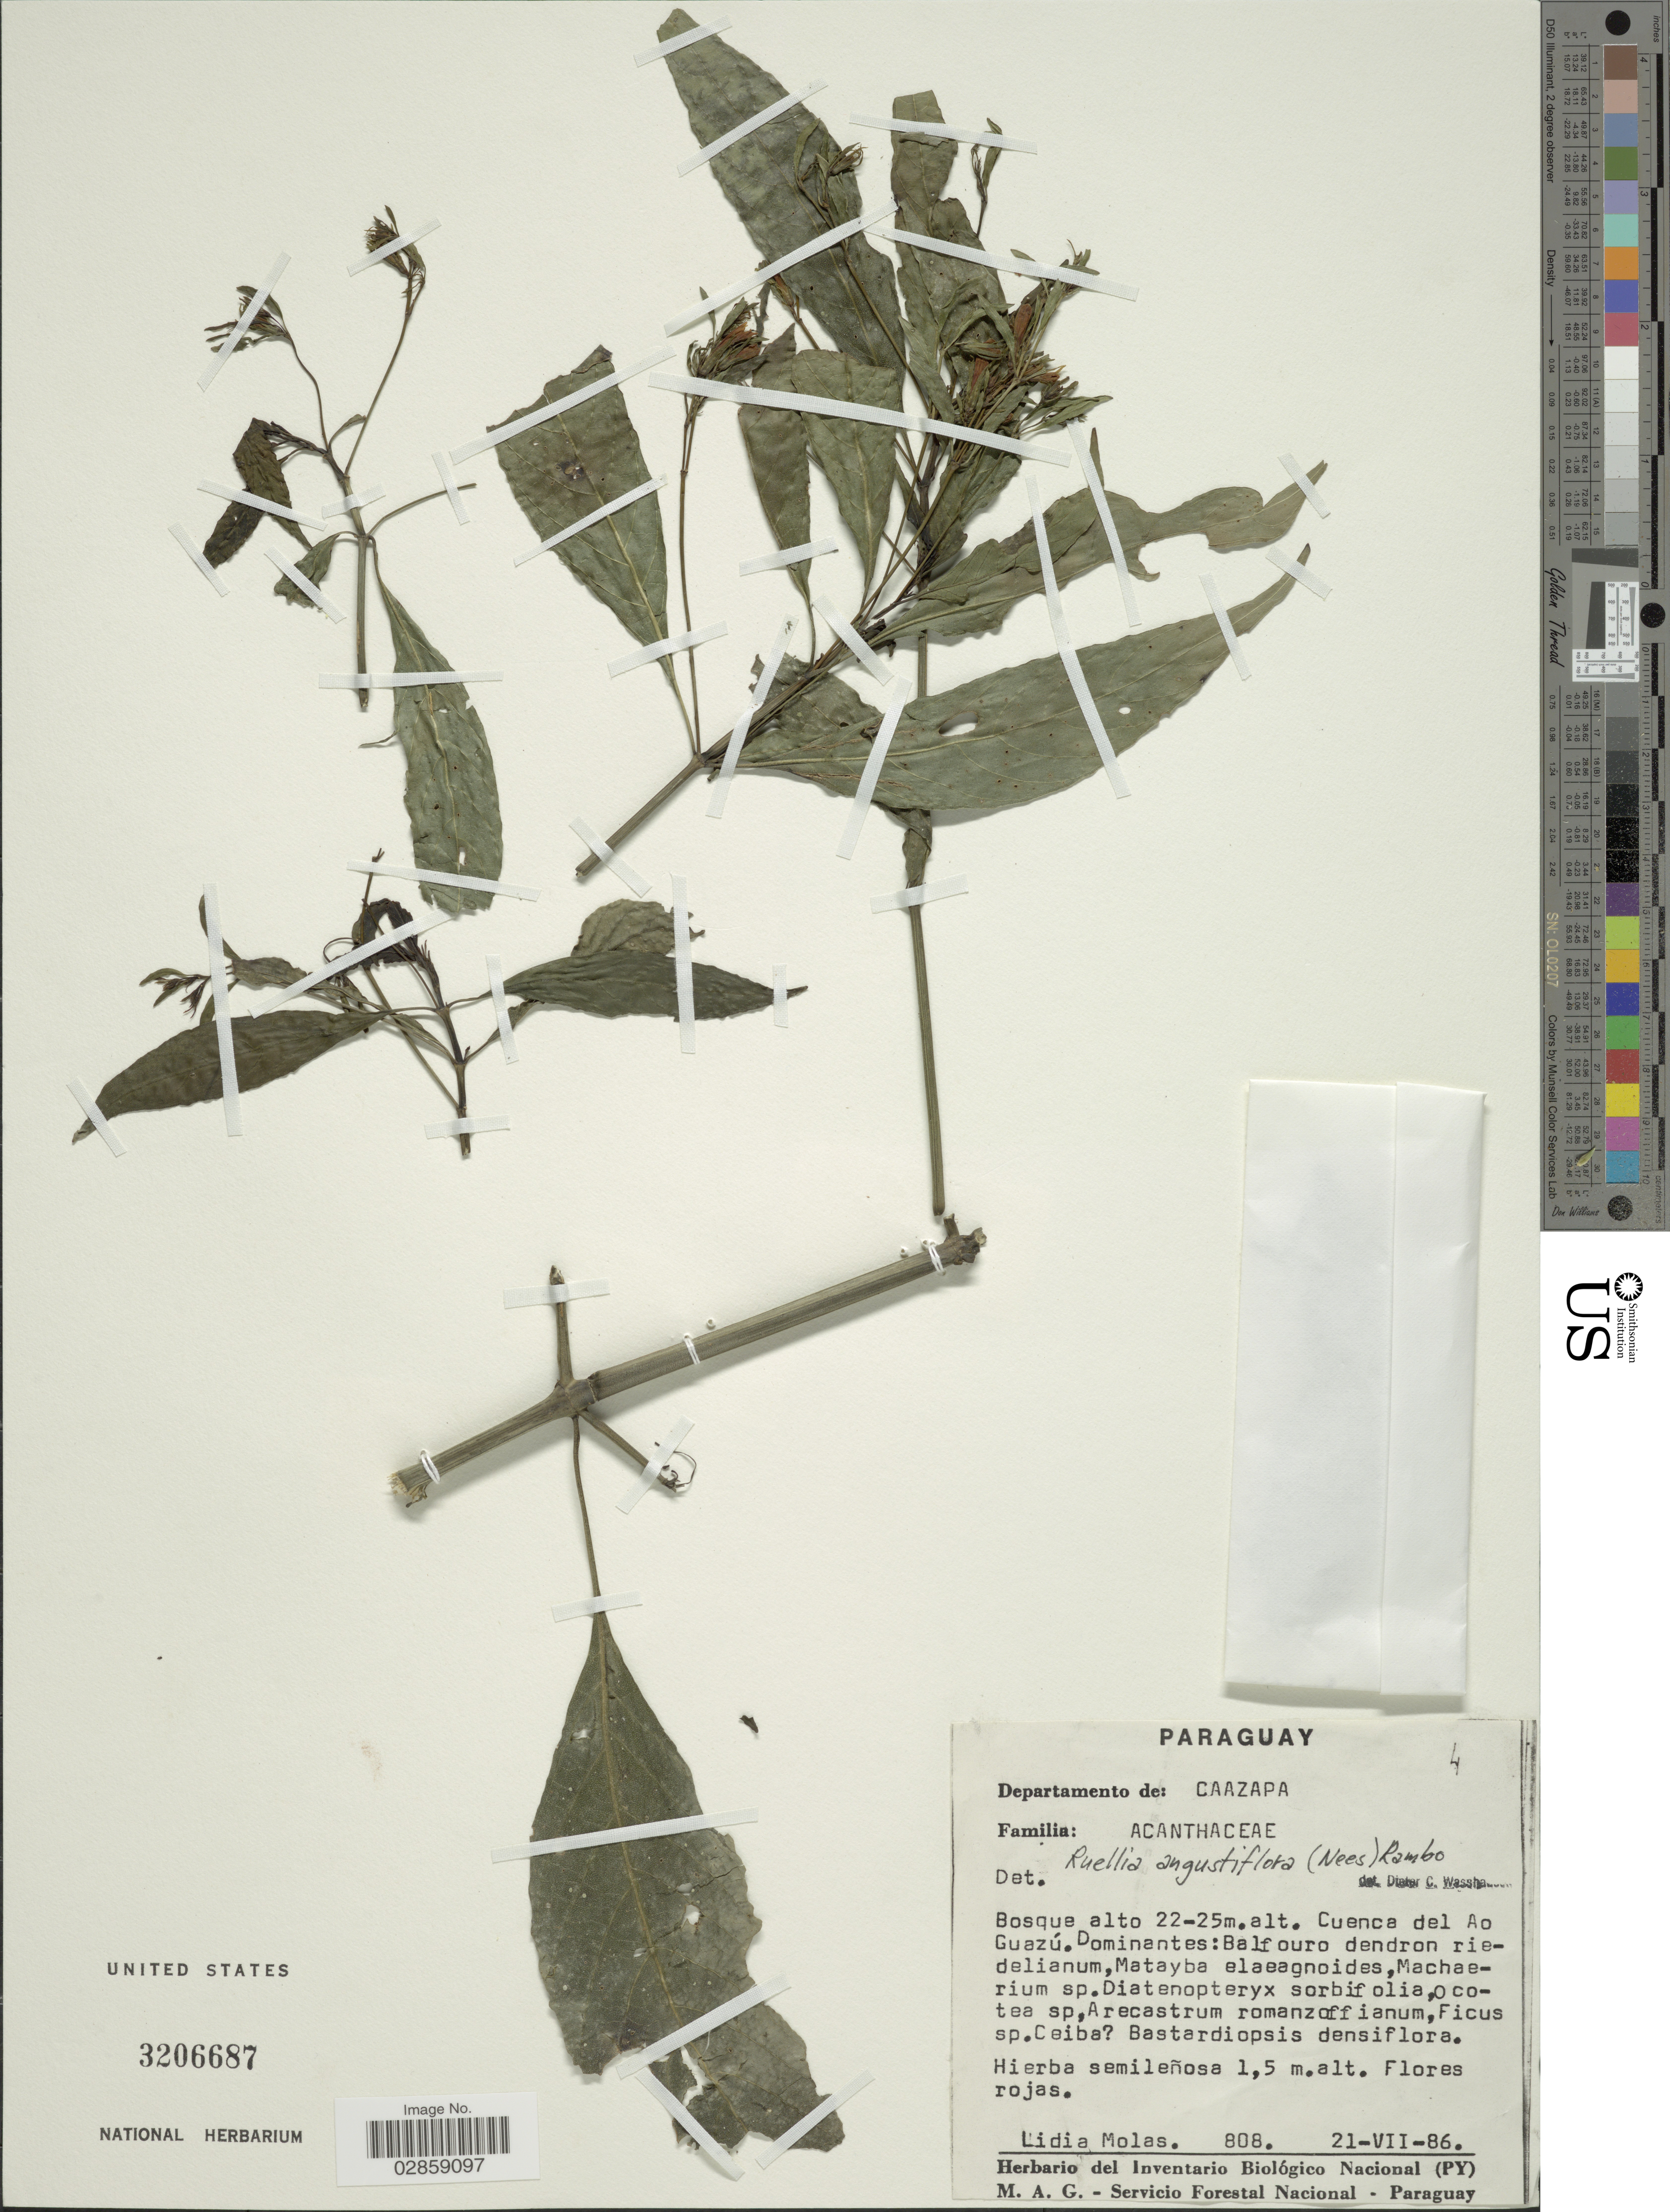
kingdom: Plantae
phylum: Tracheophyta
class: Magnoliopsida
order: Lamiales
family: Acanthaceae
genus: Ruellia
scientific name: Ruellia angustiflora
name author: (Nees) Lindau ex Rambo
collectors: L. Molas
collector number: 808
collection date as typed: Transcribed d/m/y: 21/7/86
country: Paraguay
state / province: Caazapa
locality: Departamento de: Caazapa. Cuenca del Ao Guazú.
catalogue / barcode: US 3206687